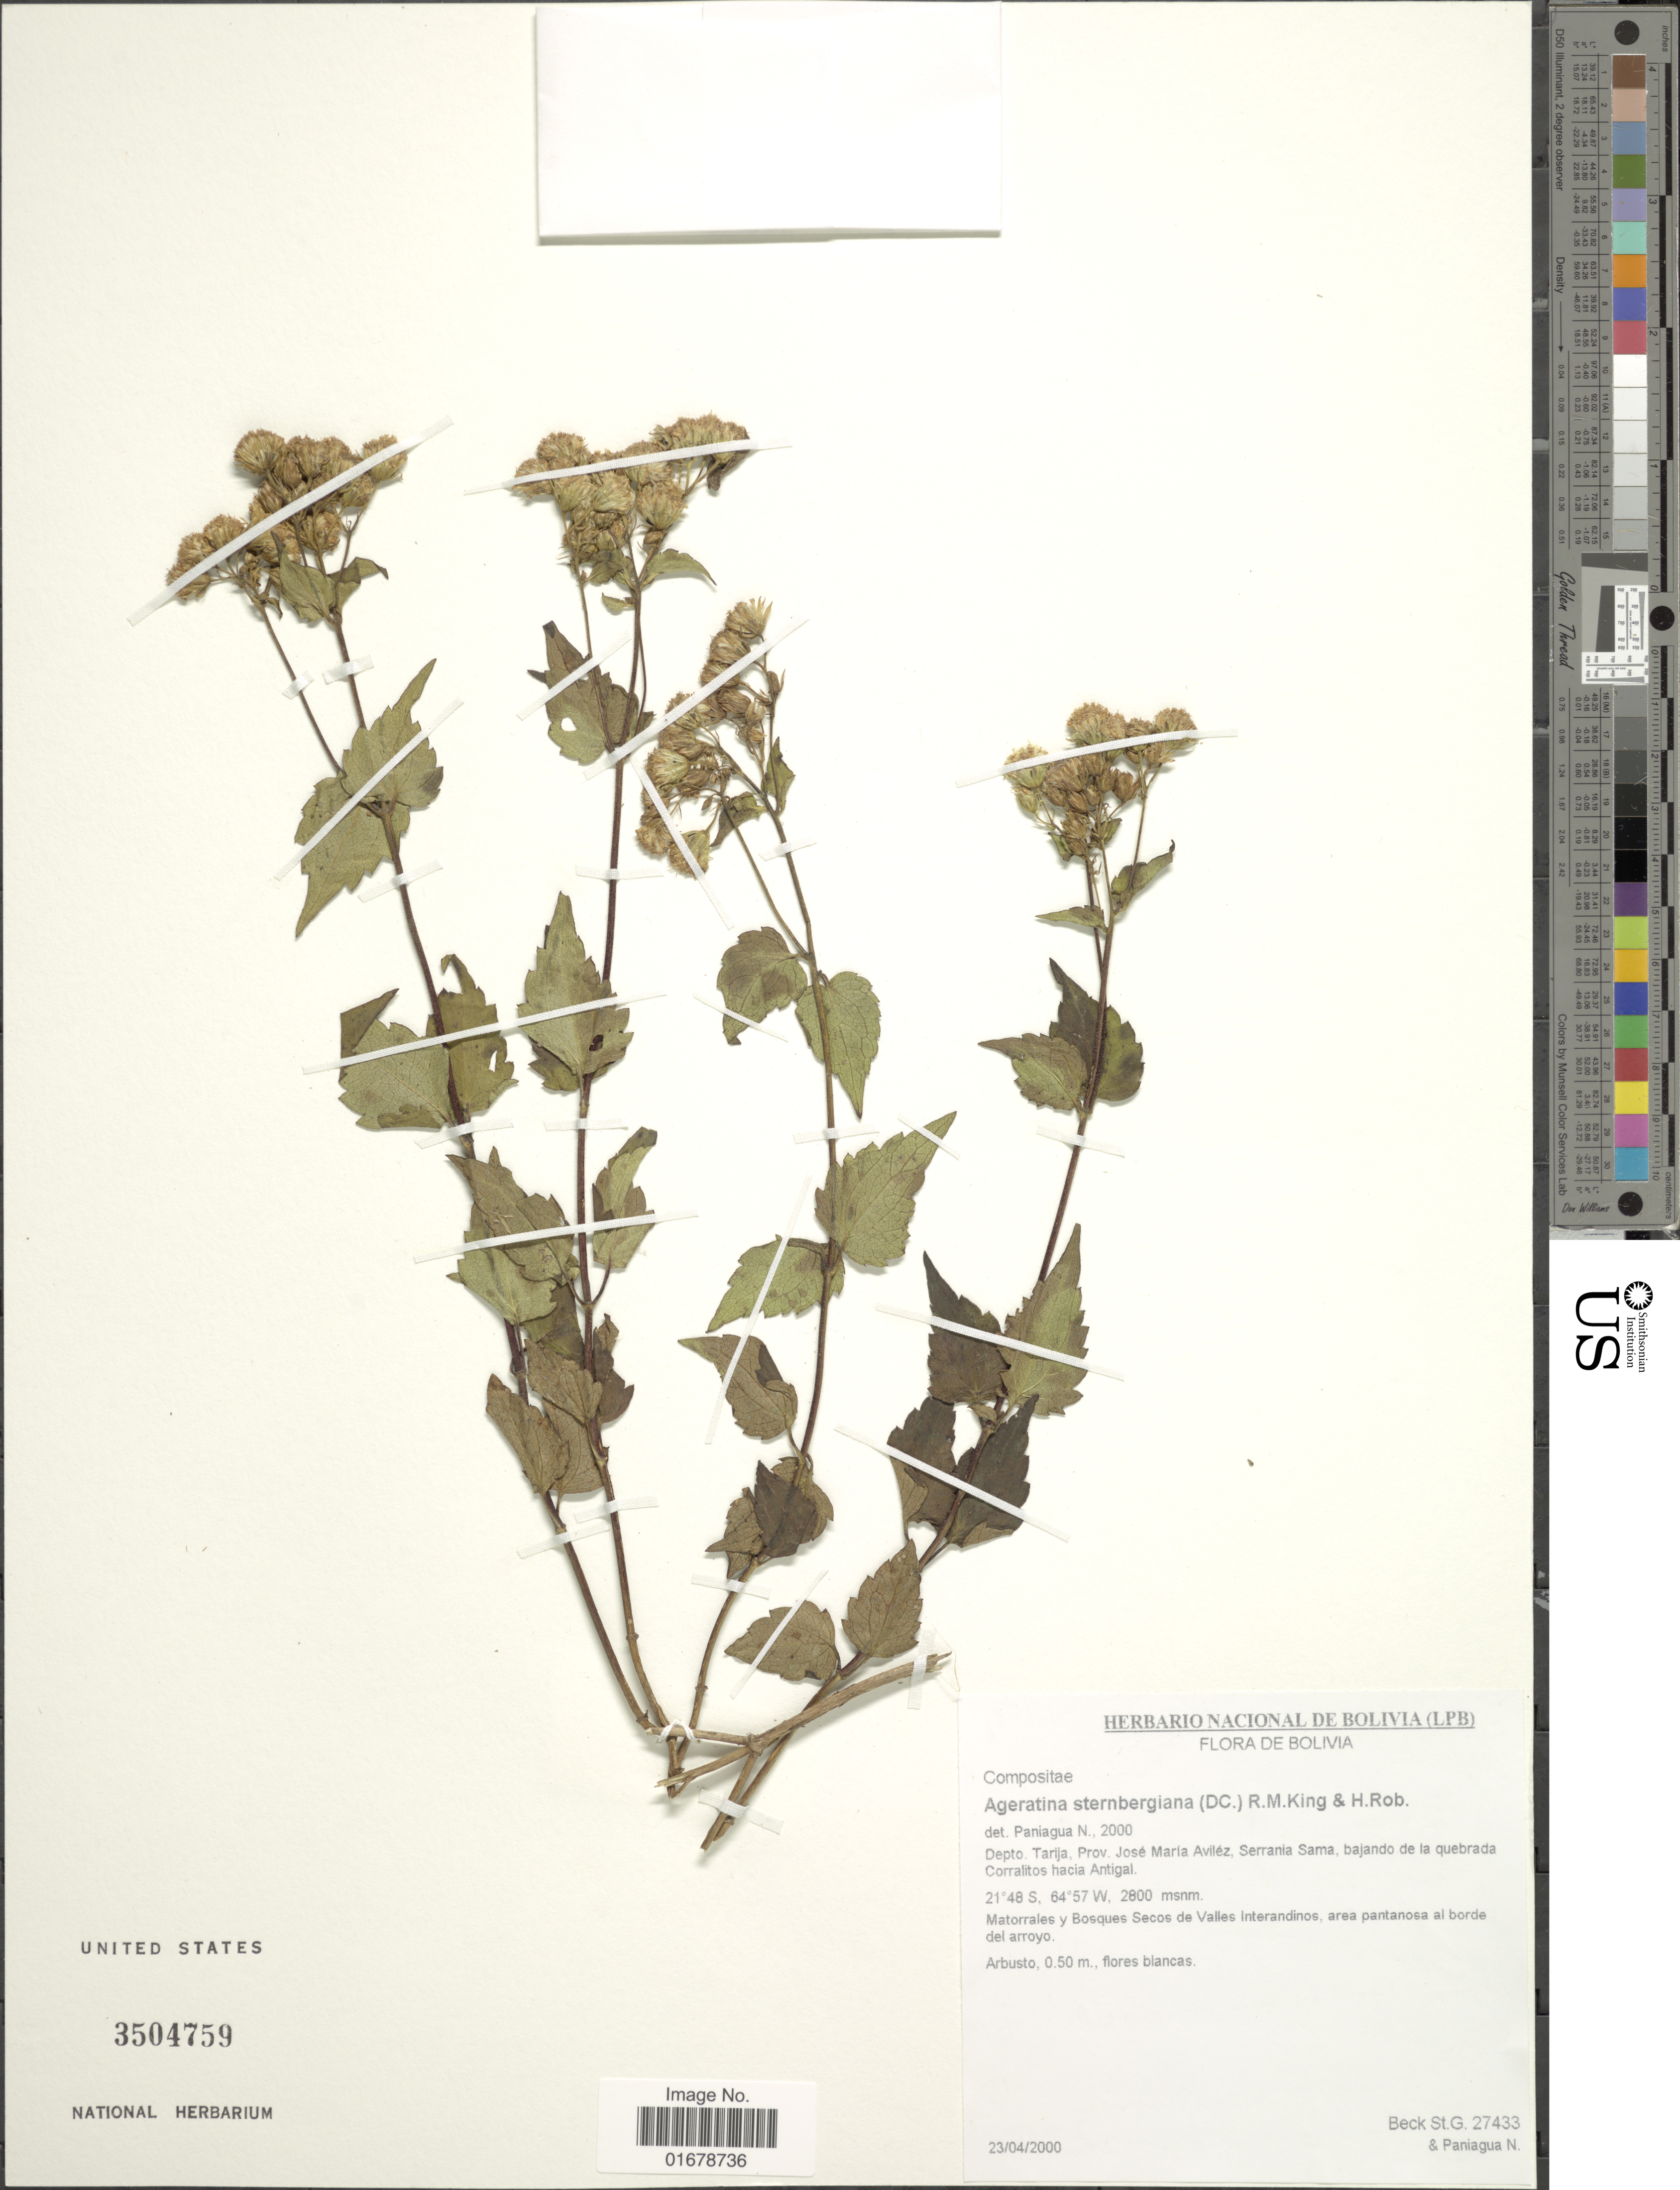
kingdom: Plantae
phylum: Tracheophyta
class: Magnoliopsida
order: Asterales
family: Asteraceae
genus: Ageratina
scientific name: Ageratina sternbergiana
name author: (DC.) R.M. King & H. Rob.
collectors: S. G. Beck & N. Paniagua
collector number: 27433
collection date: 2000-04-23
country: Bolivia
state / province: Tarija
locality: Depto. Tarija, Prov. Jose Maria Avilez, Serrania Sama, bajando de la quebrada Corralitos hacia Antigal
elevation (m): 2800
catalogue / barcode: US 3504759